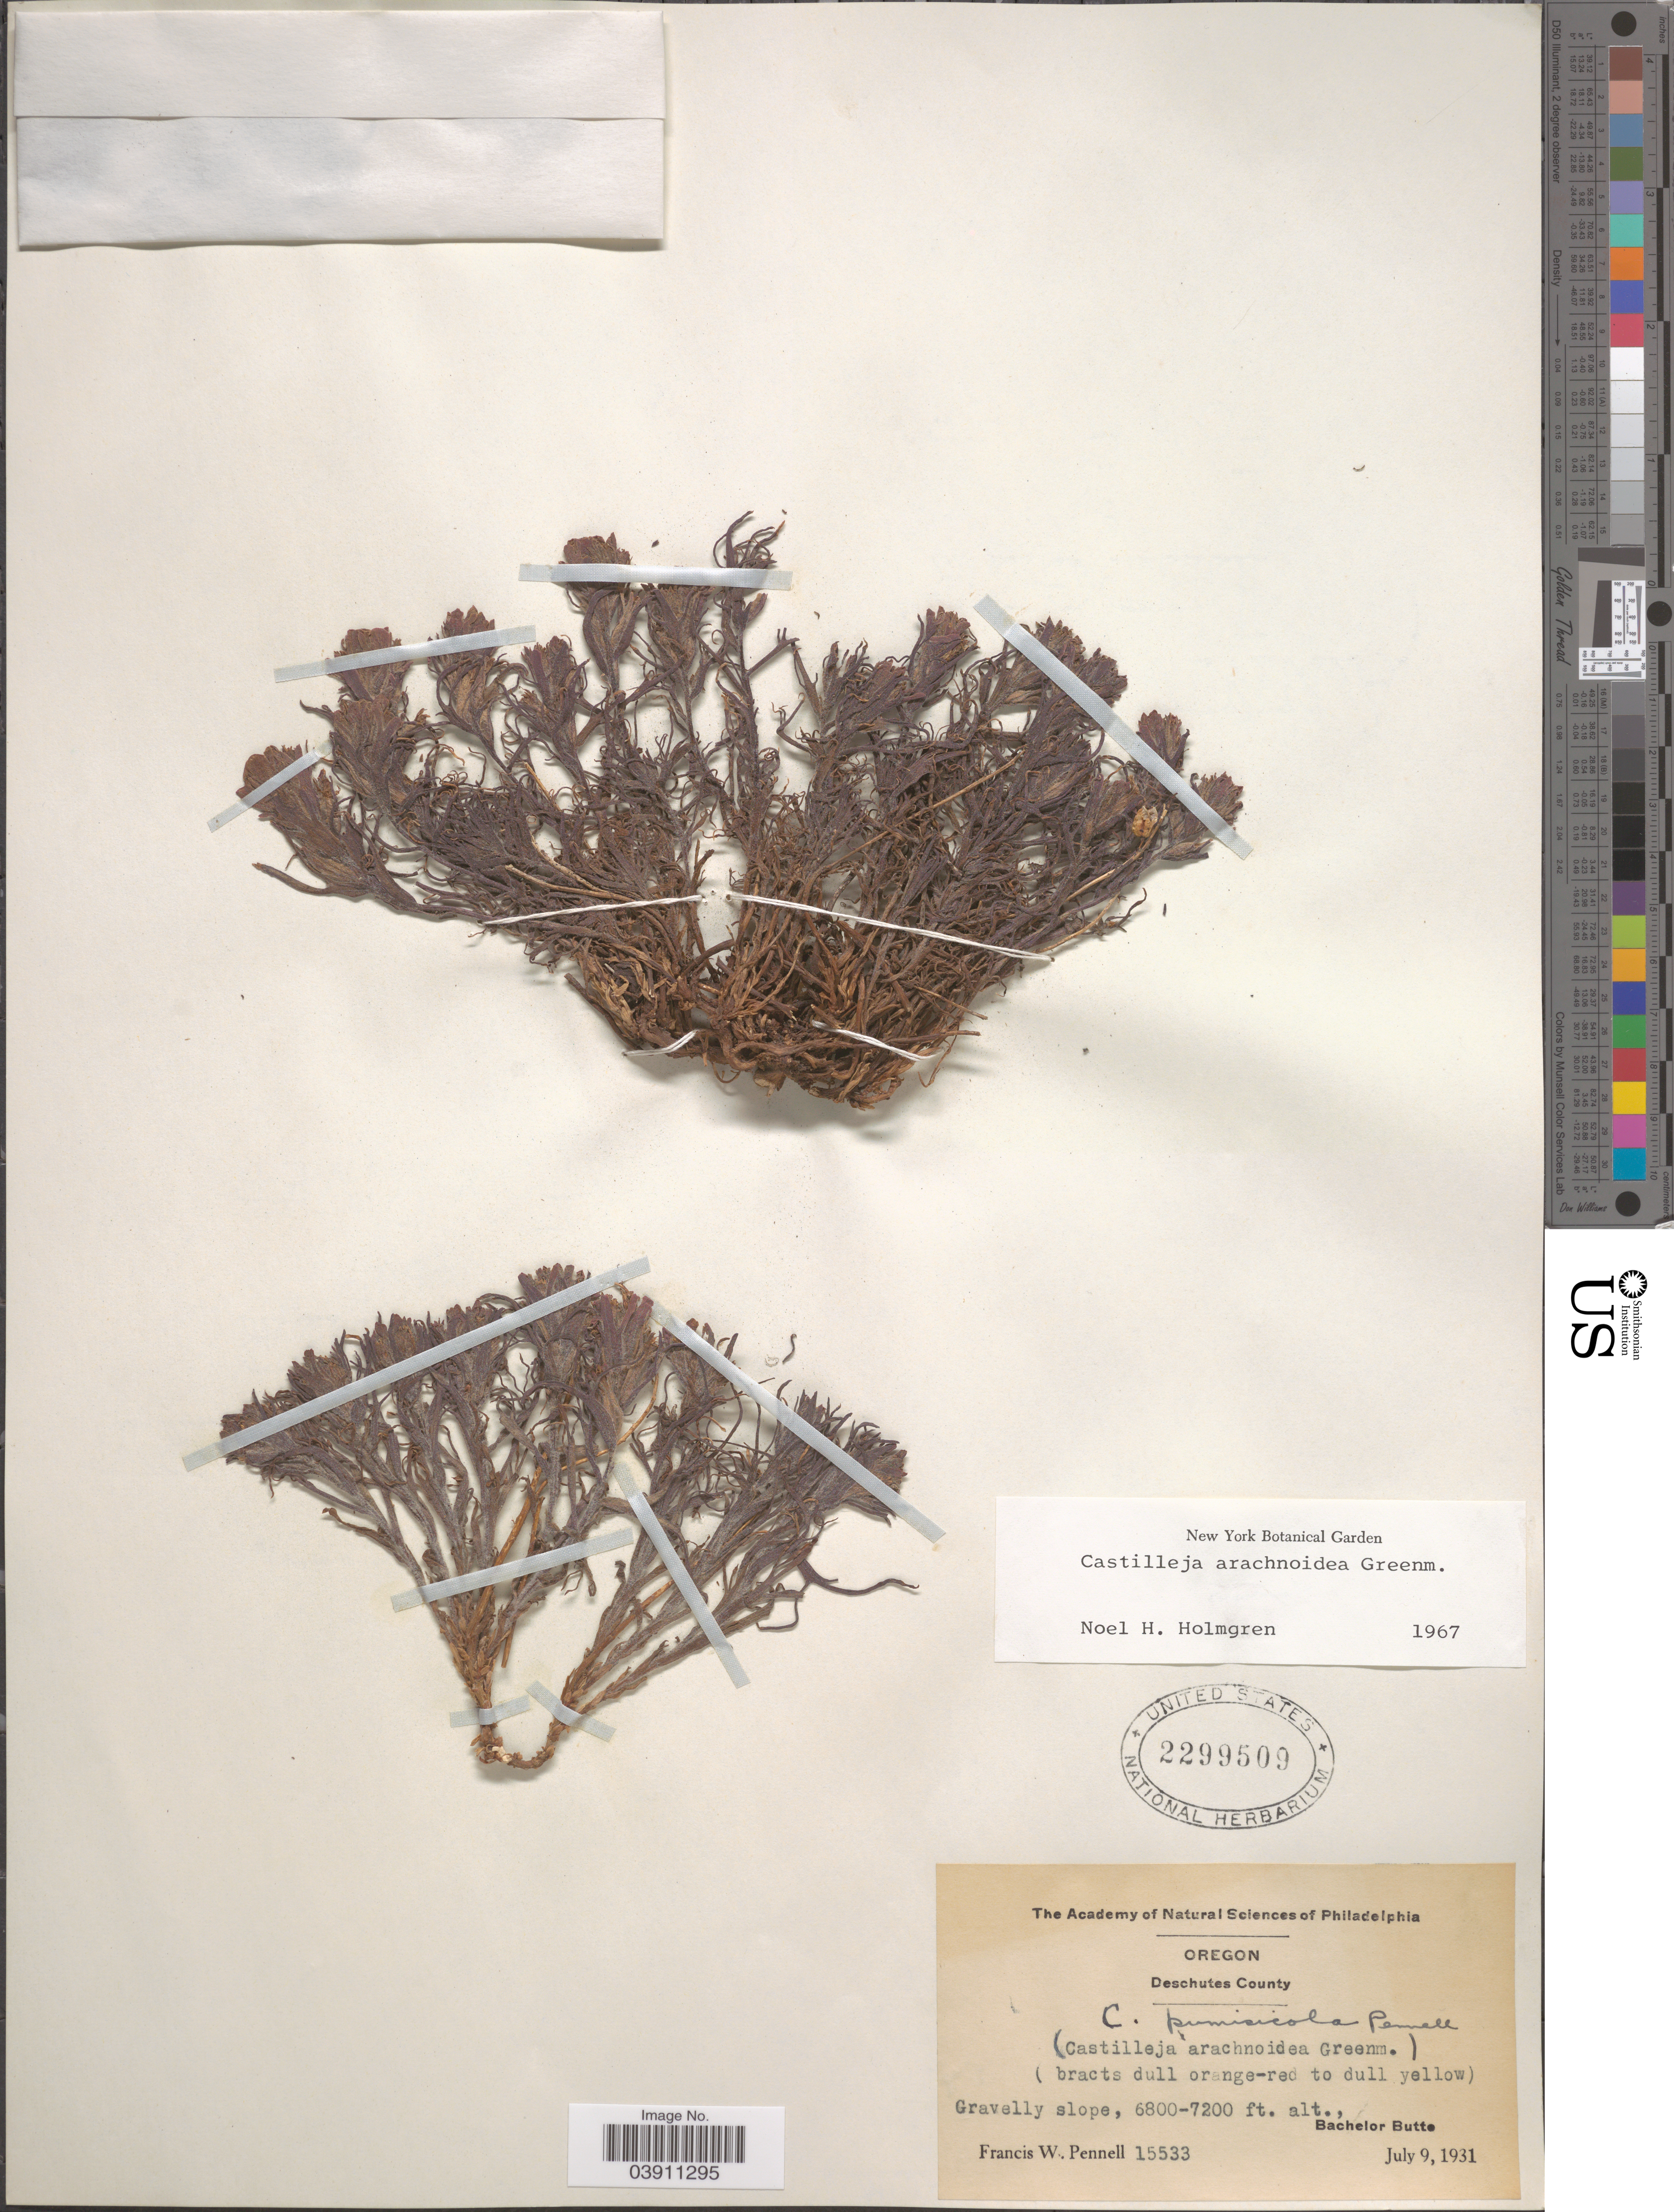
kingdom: Plantae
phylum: Tracheophyta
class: Magnoliopsida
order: Lamiales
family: Orobanchaceae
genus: Castilleja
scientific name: Castilleja arachnoidea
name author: Greenm.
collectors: F. W. Pennell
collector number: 15533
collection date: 1931-07-09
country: United States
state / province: Oregon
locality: Deschutes County. Gravelly slope, Bachelor Butte.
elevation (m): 2073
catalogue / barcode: US 2299509